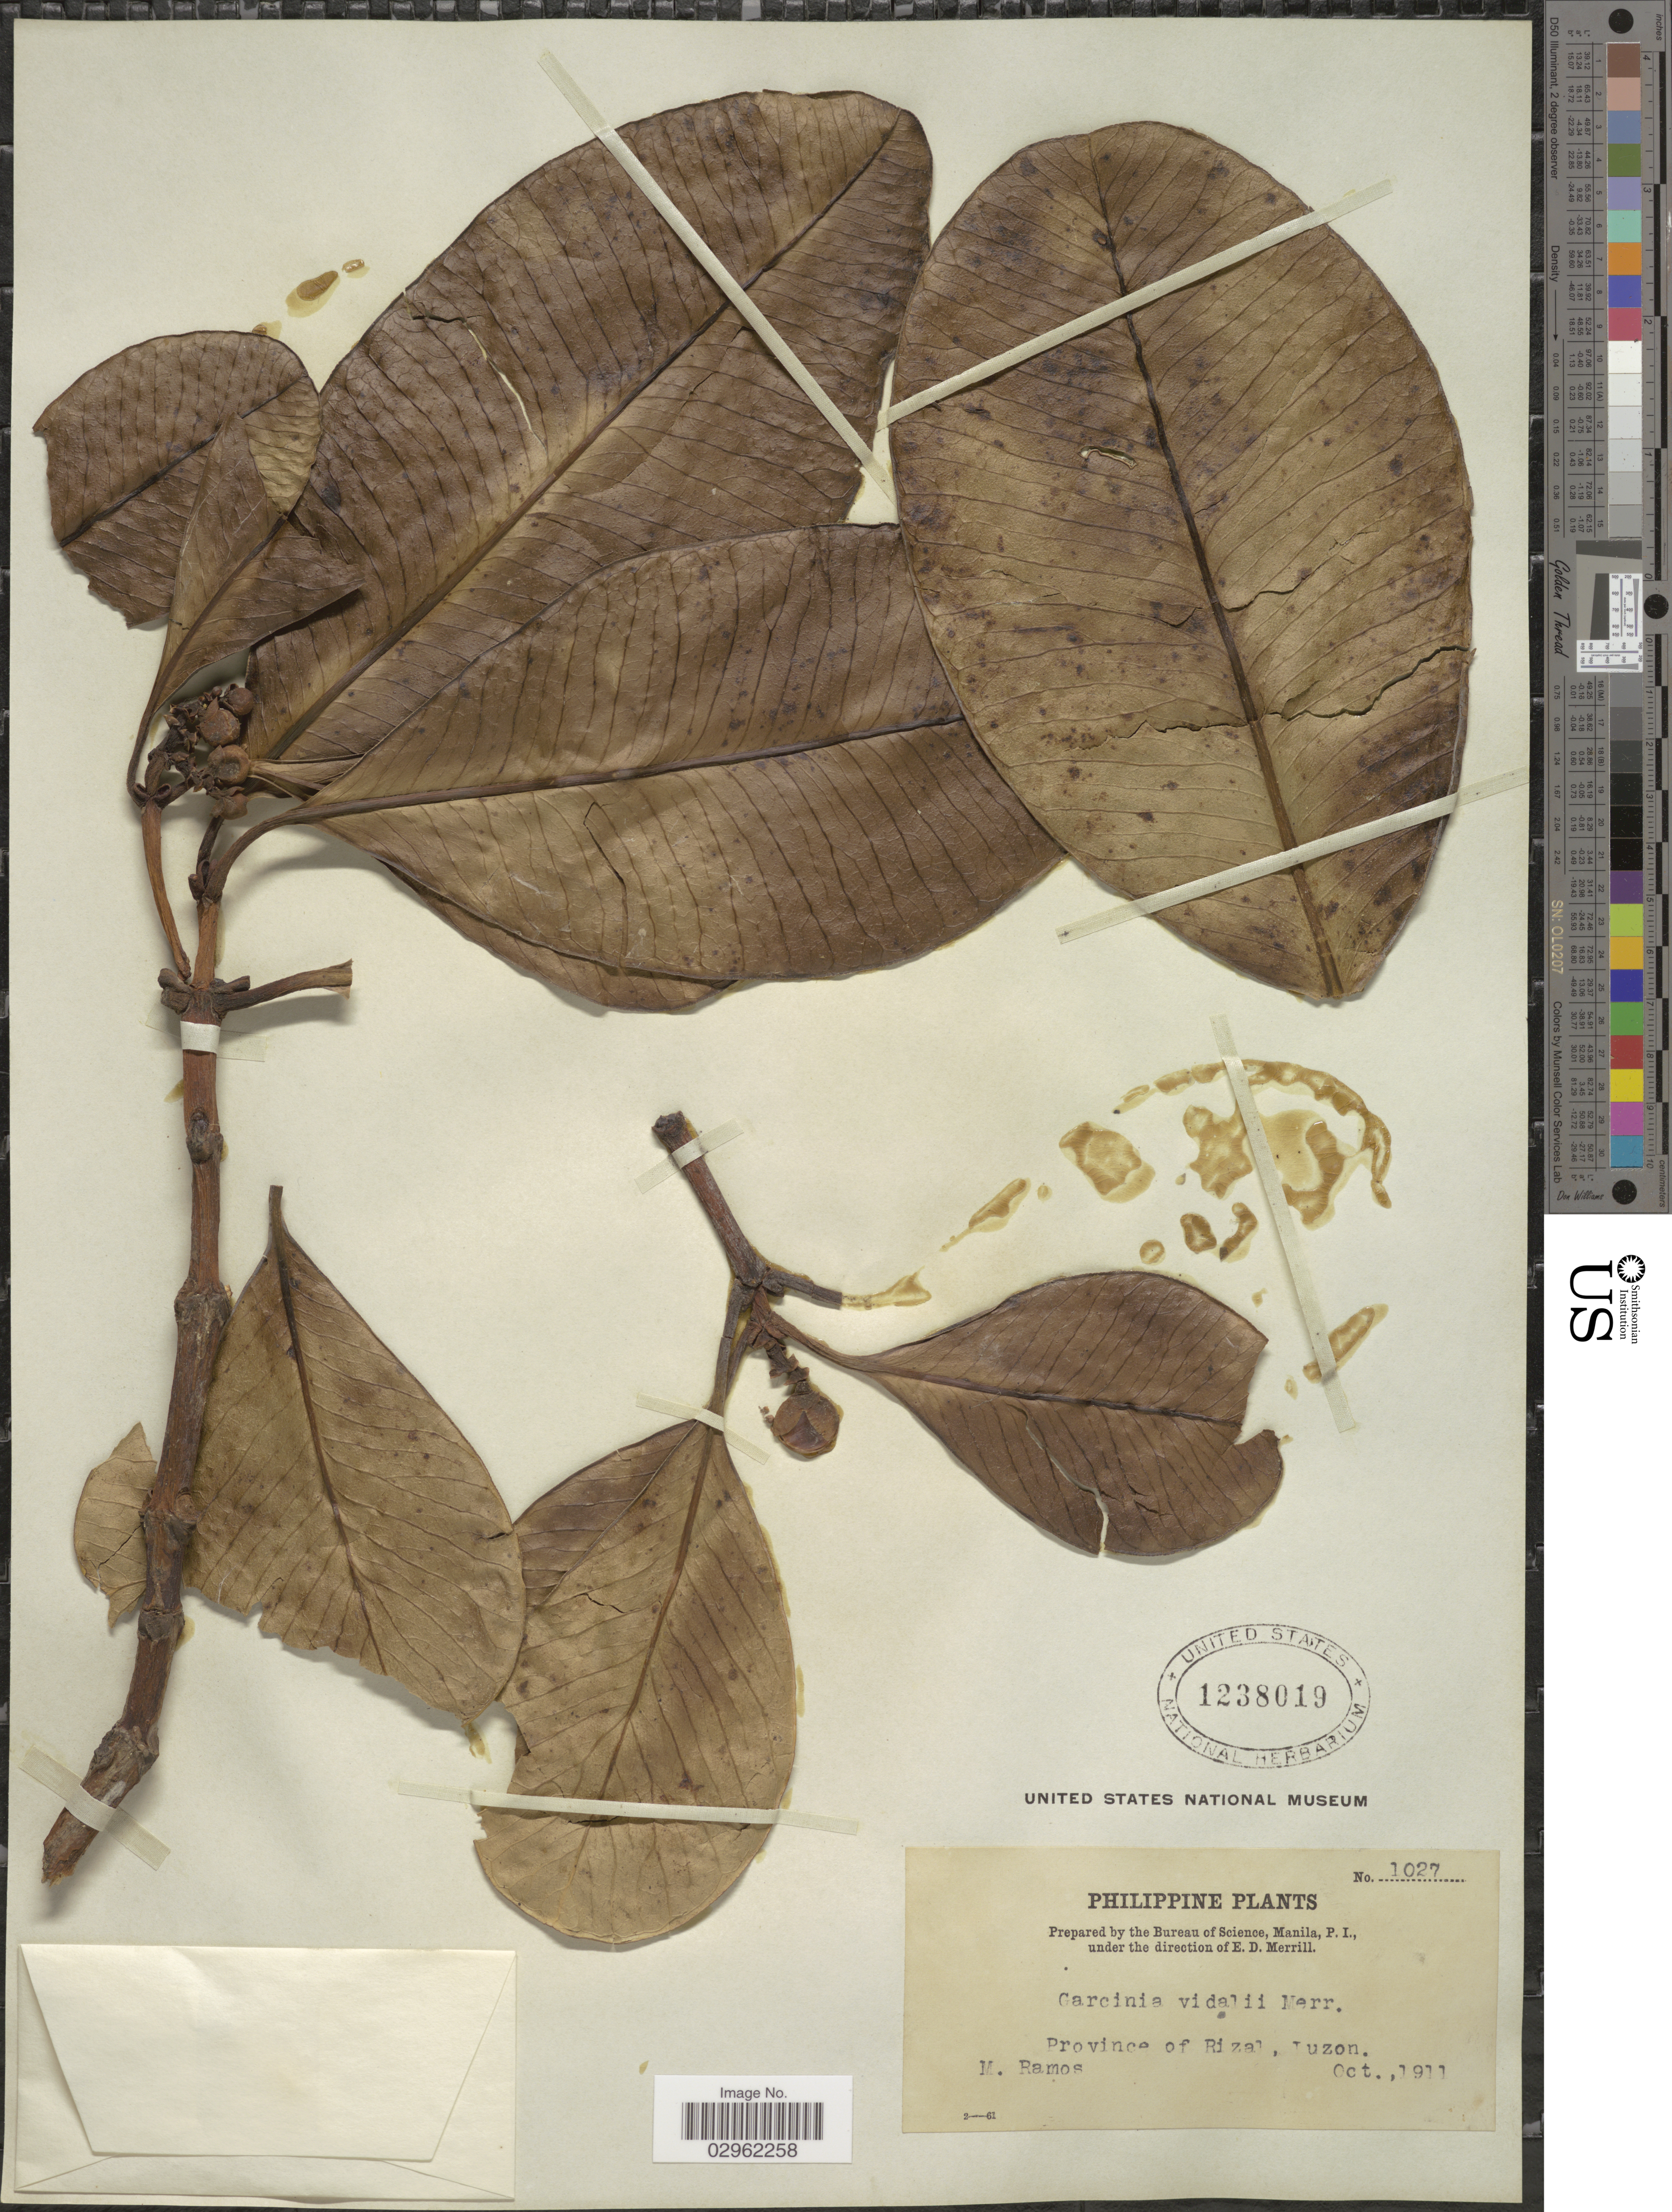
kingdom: Plantae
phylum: Tracheophyta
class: Magnoliopsida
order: Malpighiales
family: Clusiaceae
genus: Garcinia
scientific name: Garcinia vidalii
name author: Merr.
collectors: M. Ramos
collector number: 1027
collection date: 1911-10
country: Philippines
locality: Province of Rizal, Luzon.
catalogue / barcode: US 1238019